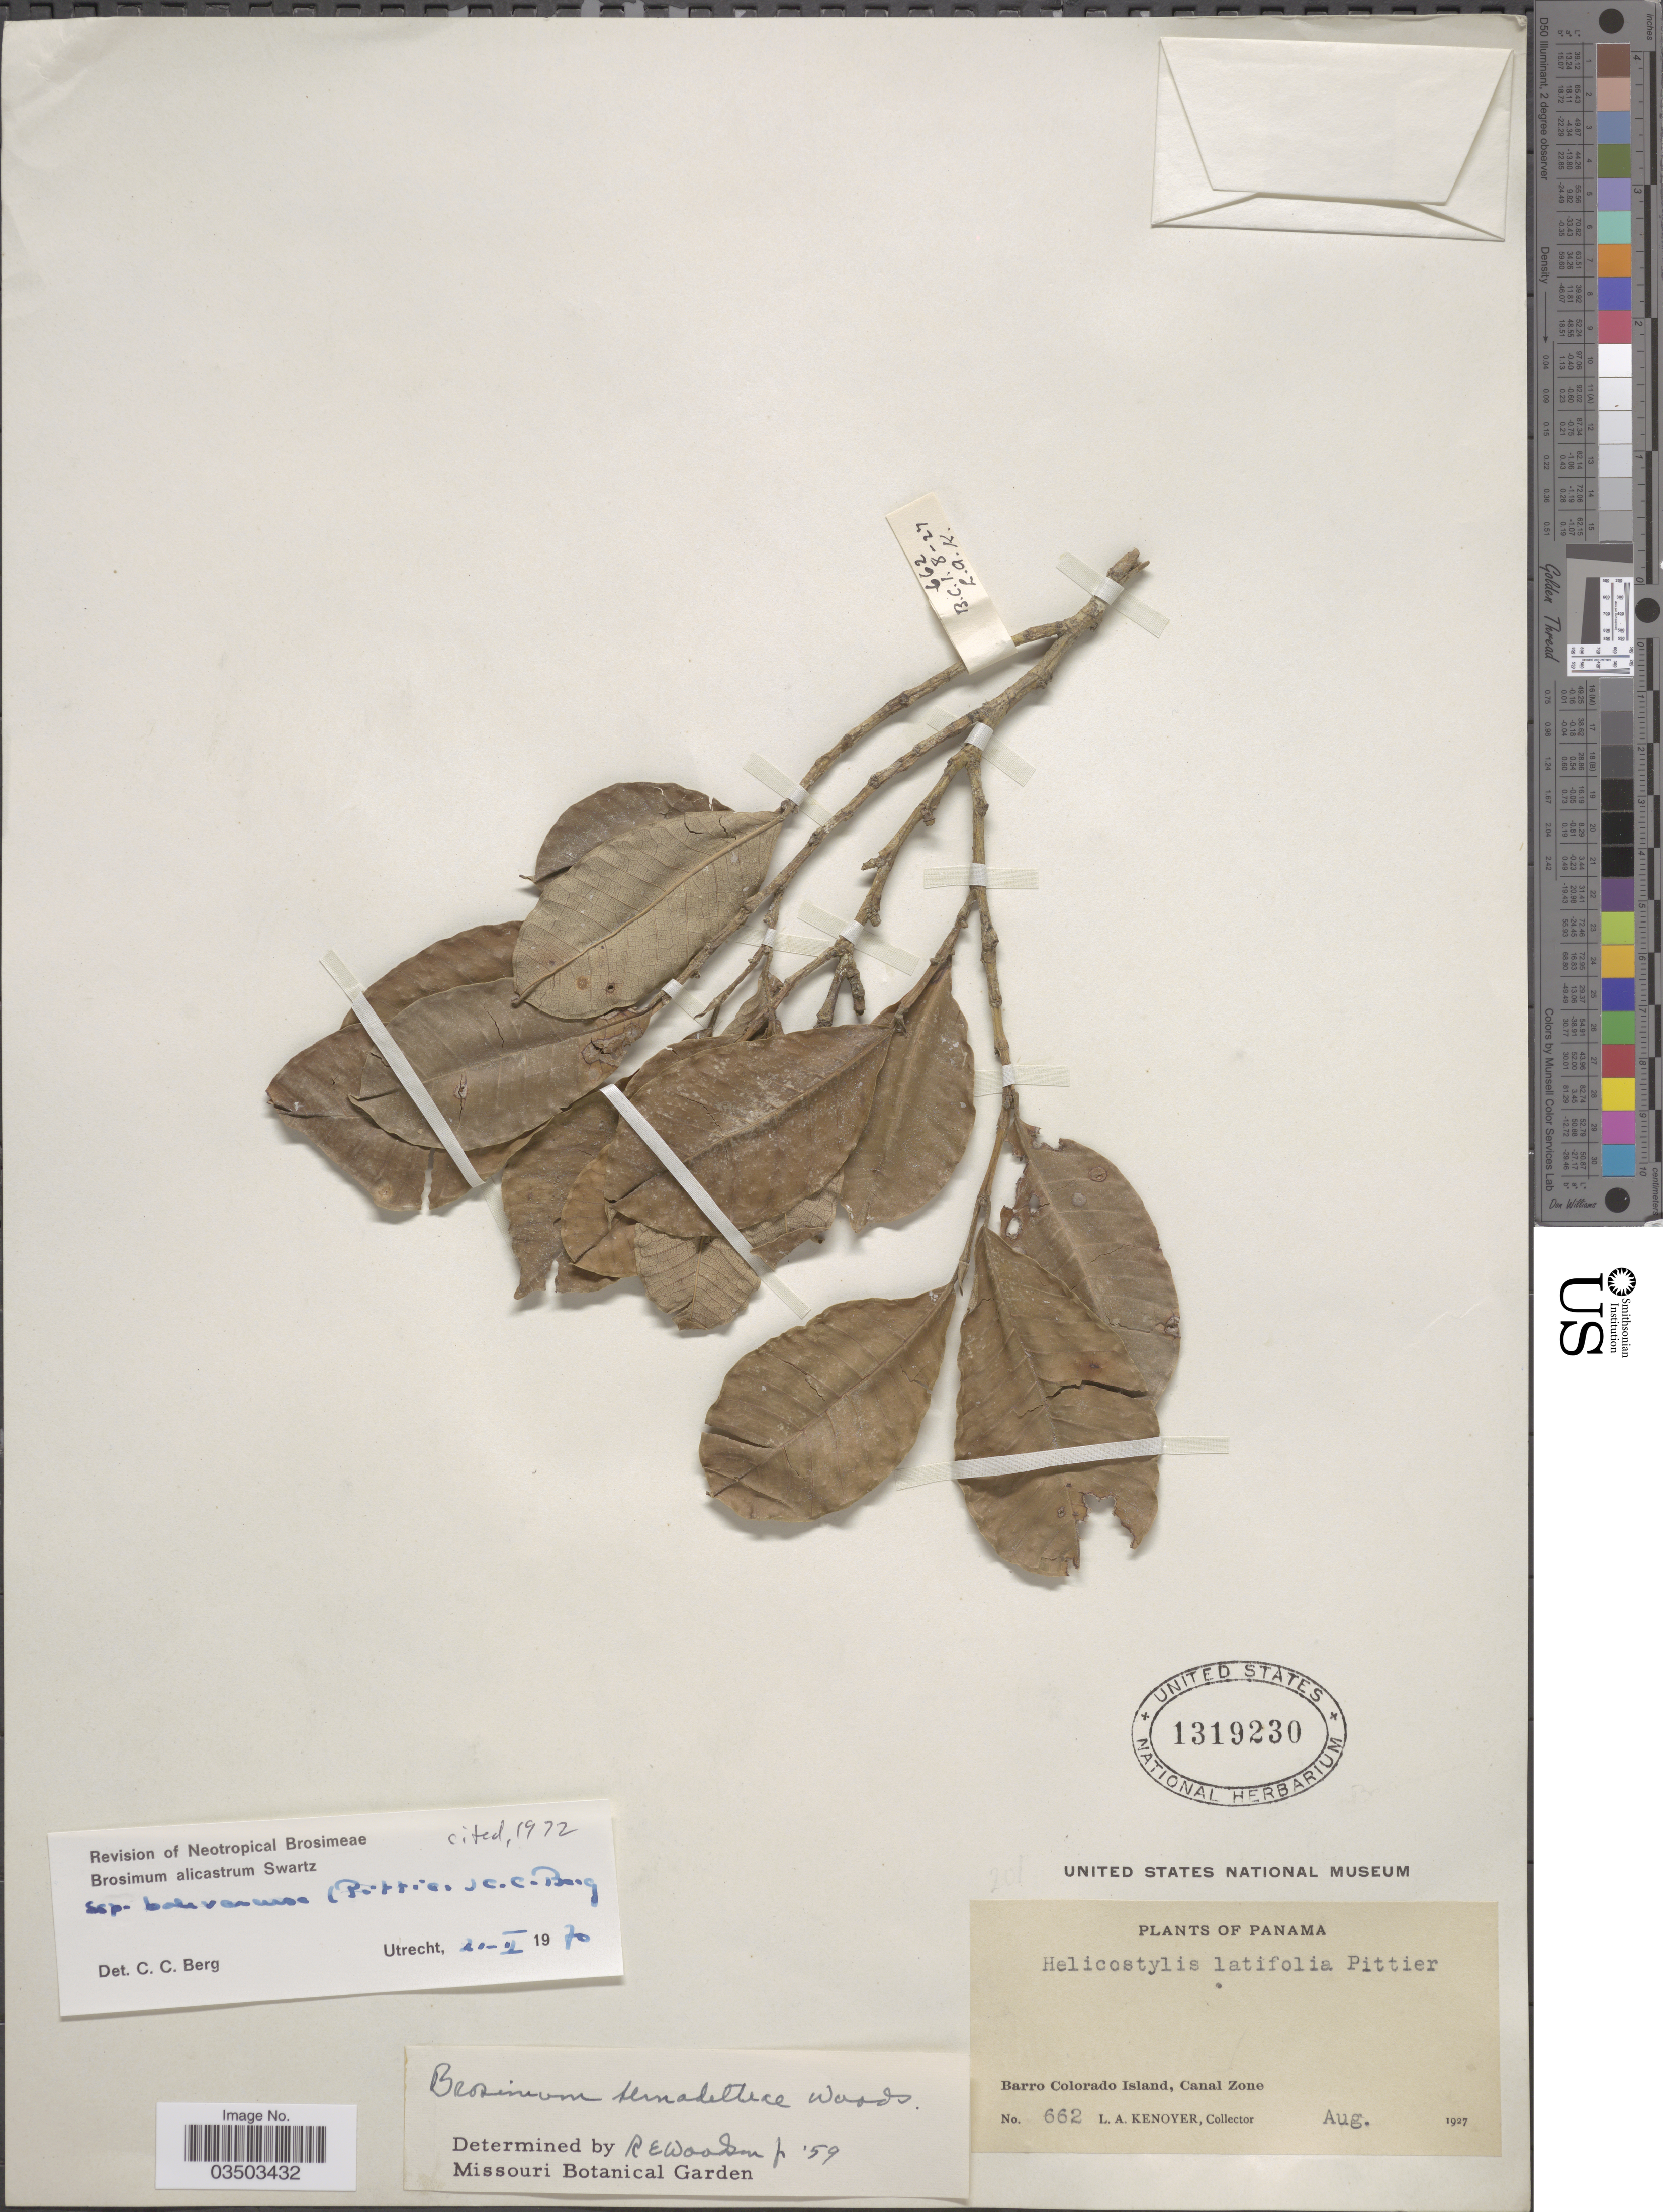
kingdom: Plantae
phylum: Tracheophyta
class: Magnoliopsida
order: Rosales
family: Moraceae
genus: Brosimum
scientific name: Brosimum alicastrum subsp. bolivarense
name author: (Pittier) C.C. Berg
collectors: L. A. Kenoyer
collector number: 662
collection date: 1927-08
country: Panama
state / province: Colón / Panamá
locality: Barro Colorado Island, Canal Zone.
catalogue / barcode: US 1319230